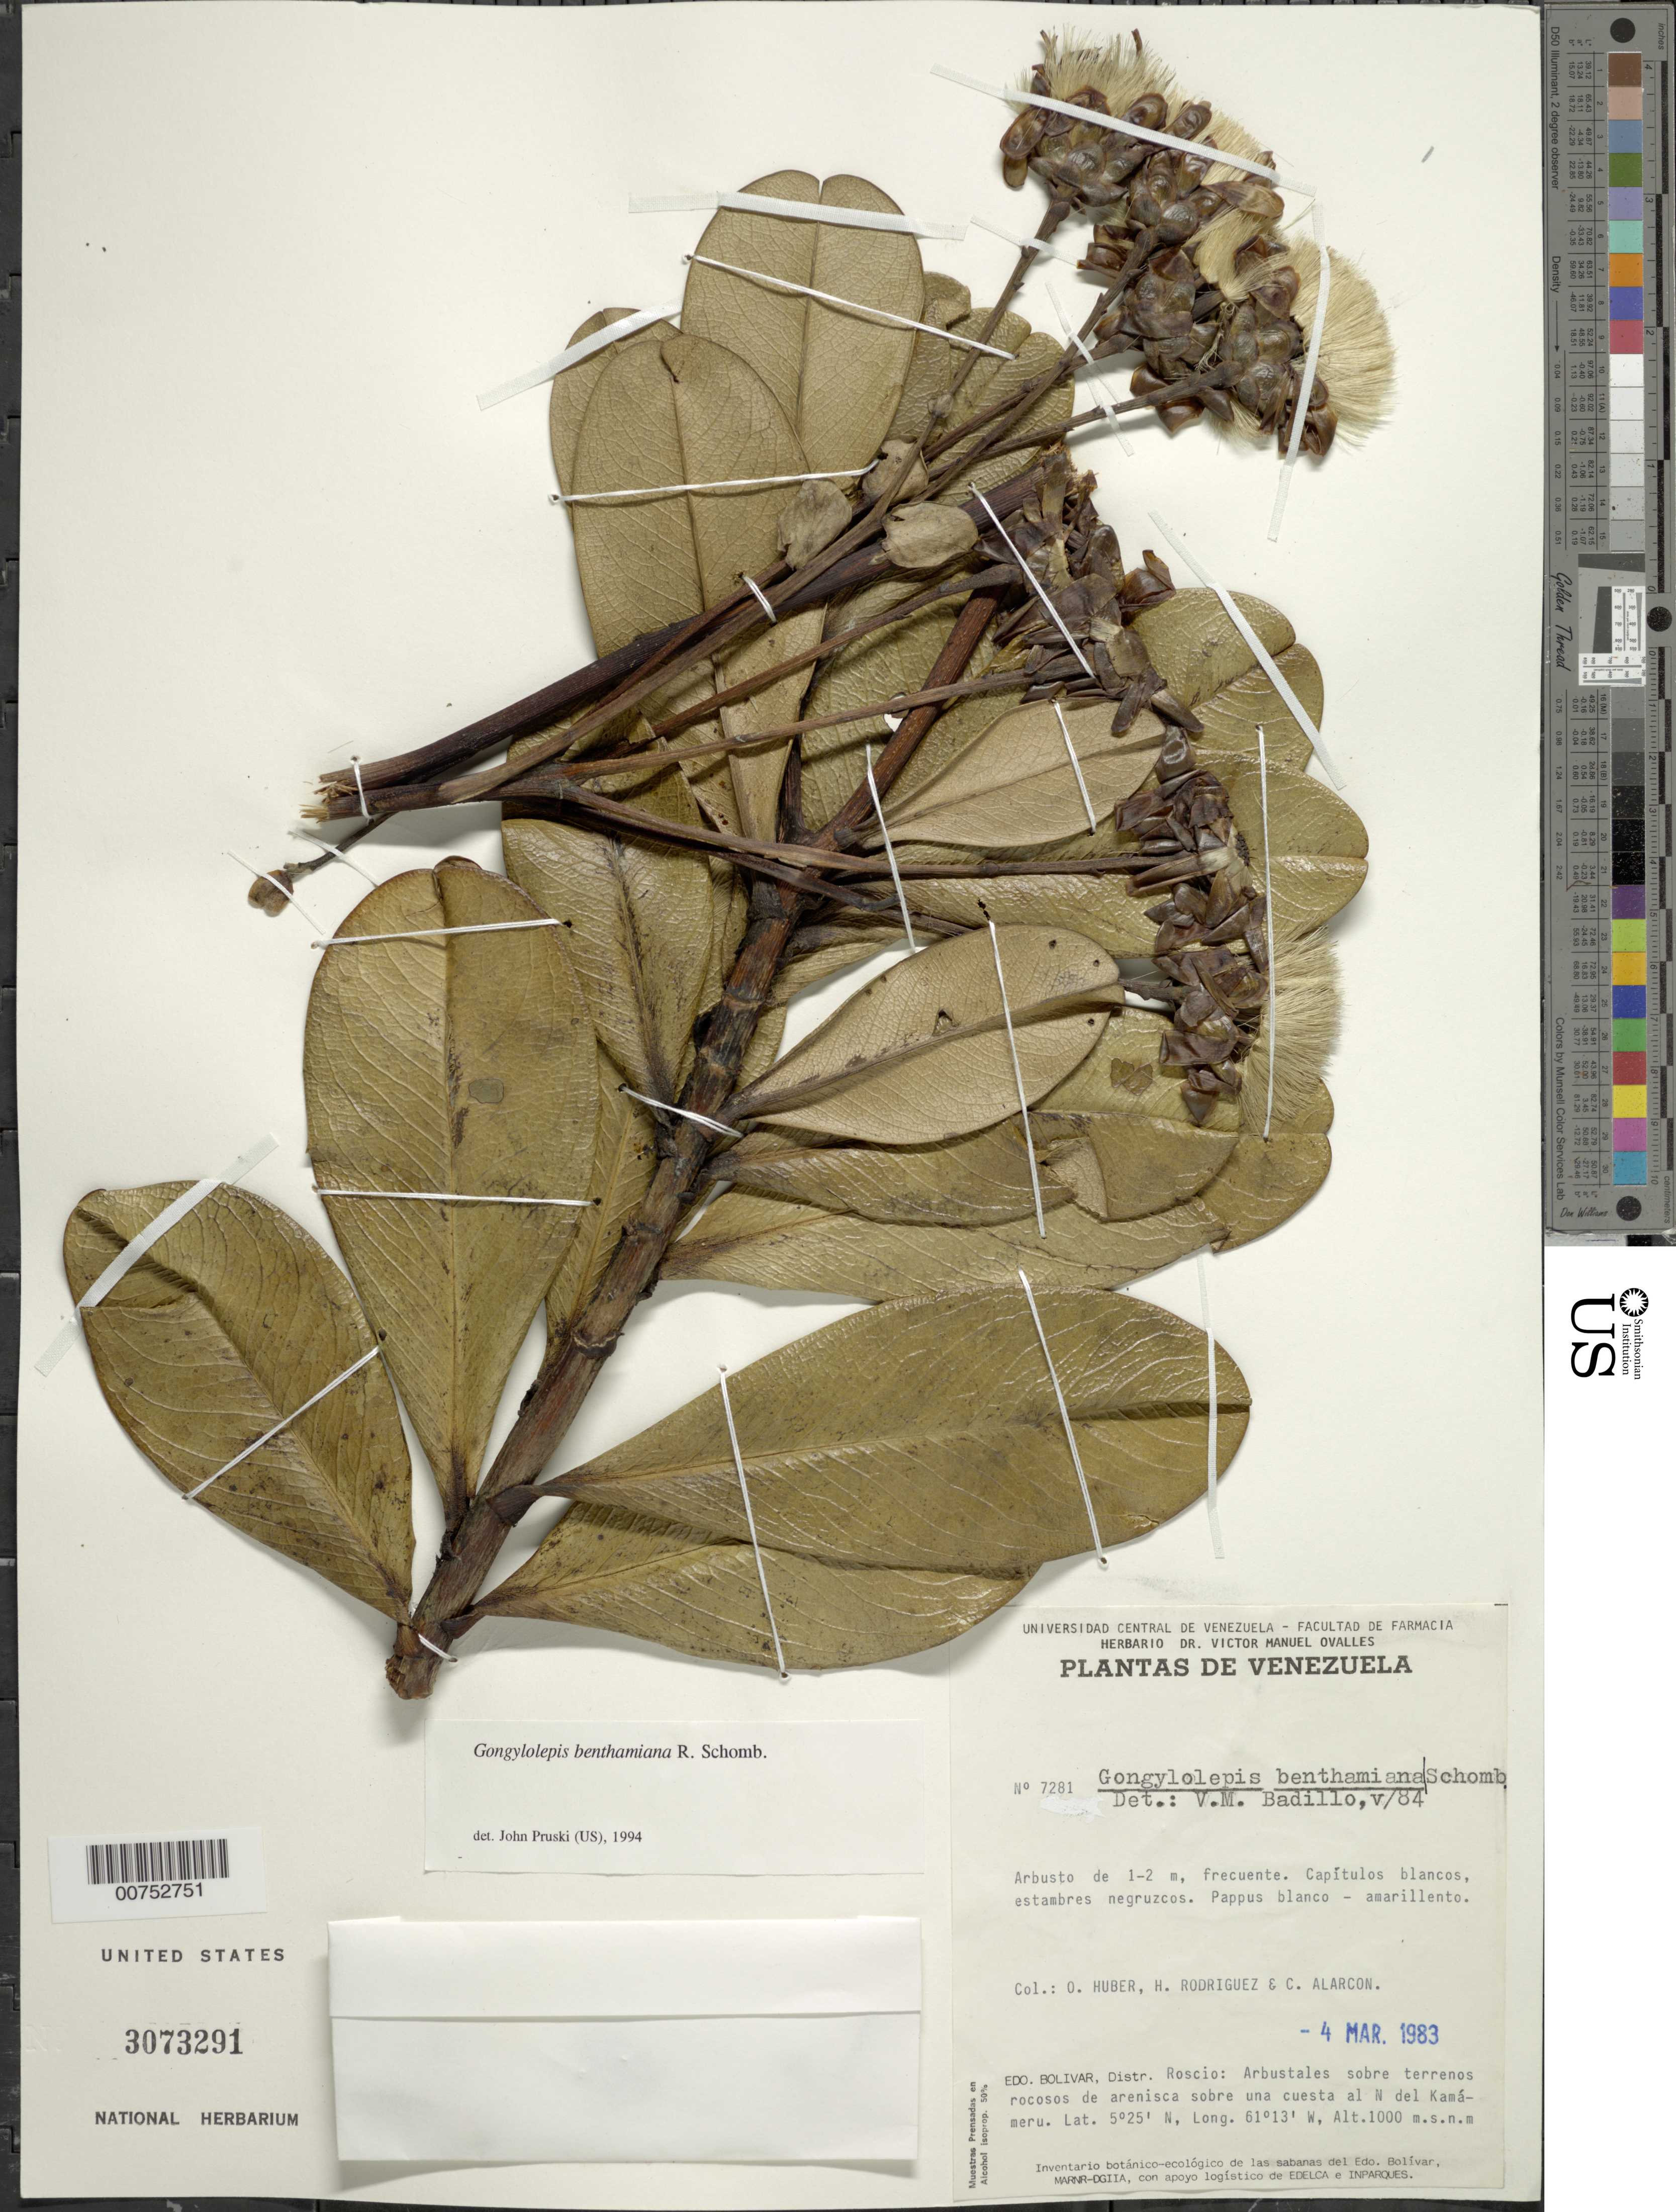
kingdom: Plantae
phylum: Tracheophyta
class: Magnoliopsida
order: Asterales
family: Asteraceae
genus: Gongylolepis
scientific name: Gongylolepis benthamiana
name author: R.H. Schomb.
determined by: Pruski, J. F.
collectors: O. Huber, H. Rodriguez & C. Alarcon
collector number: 7281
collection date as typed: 4-Mar-83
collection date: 1983-03-04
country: Venezuela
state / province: Bolívar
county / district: Roscio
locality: Kamá-meru, N of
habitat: Arbustales sobre terrenos rocosos de arenisca sobre una cuesta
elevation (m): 1000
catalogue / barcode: US 3073291